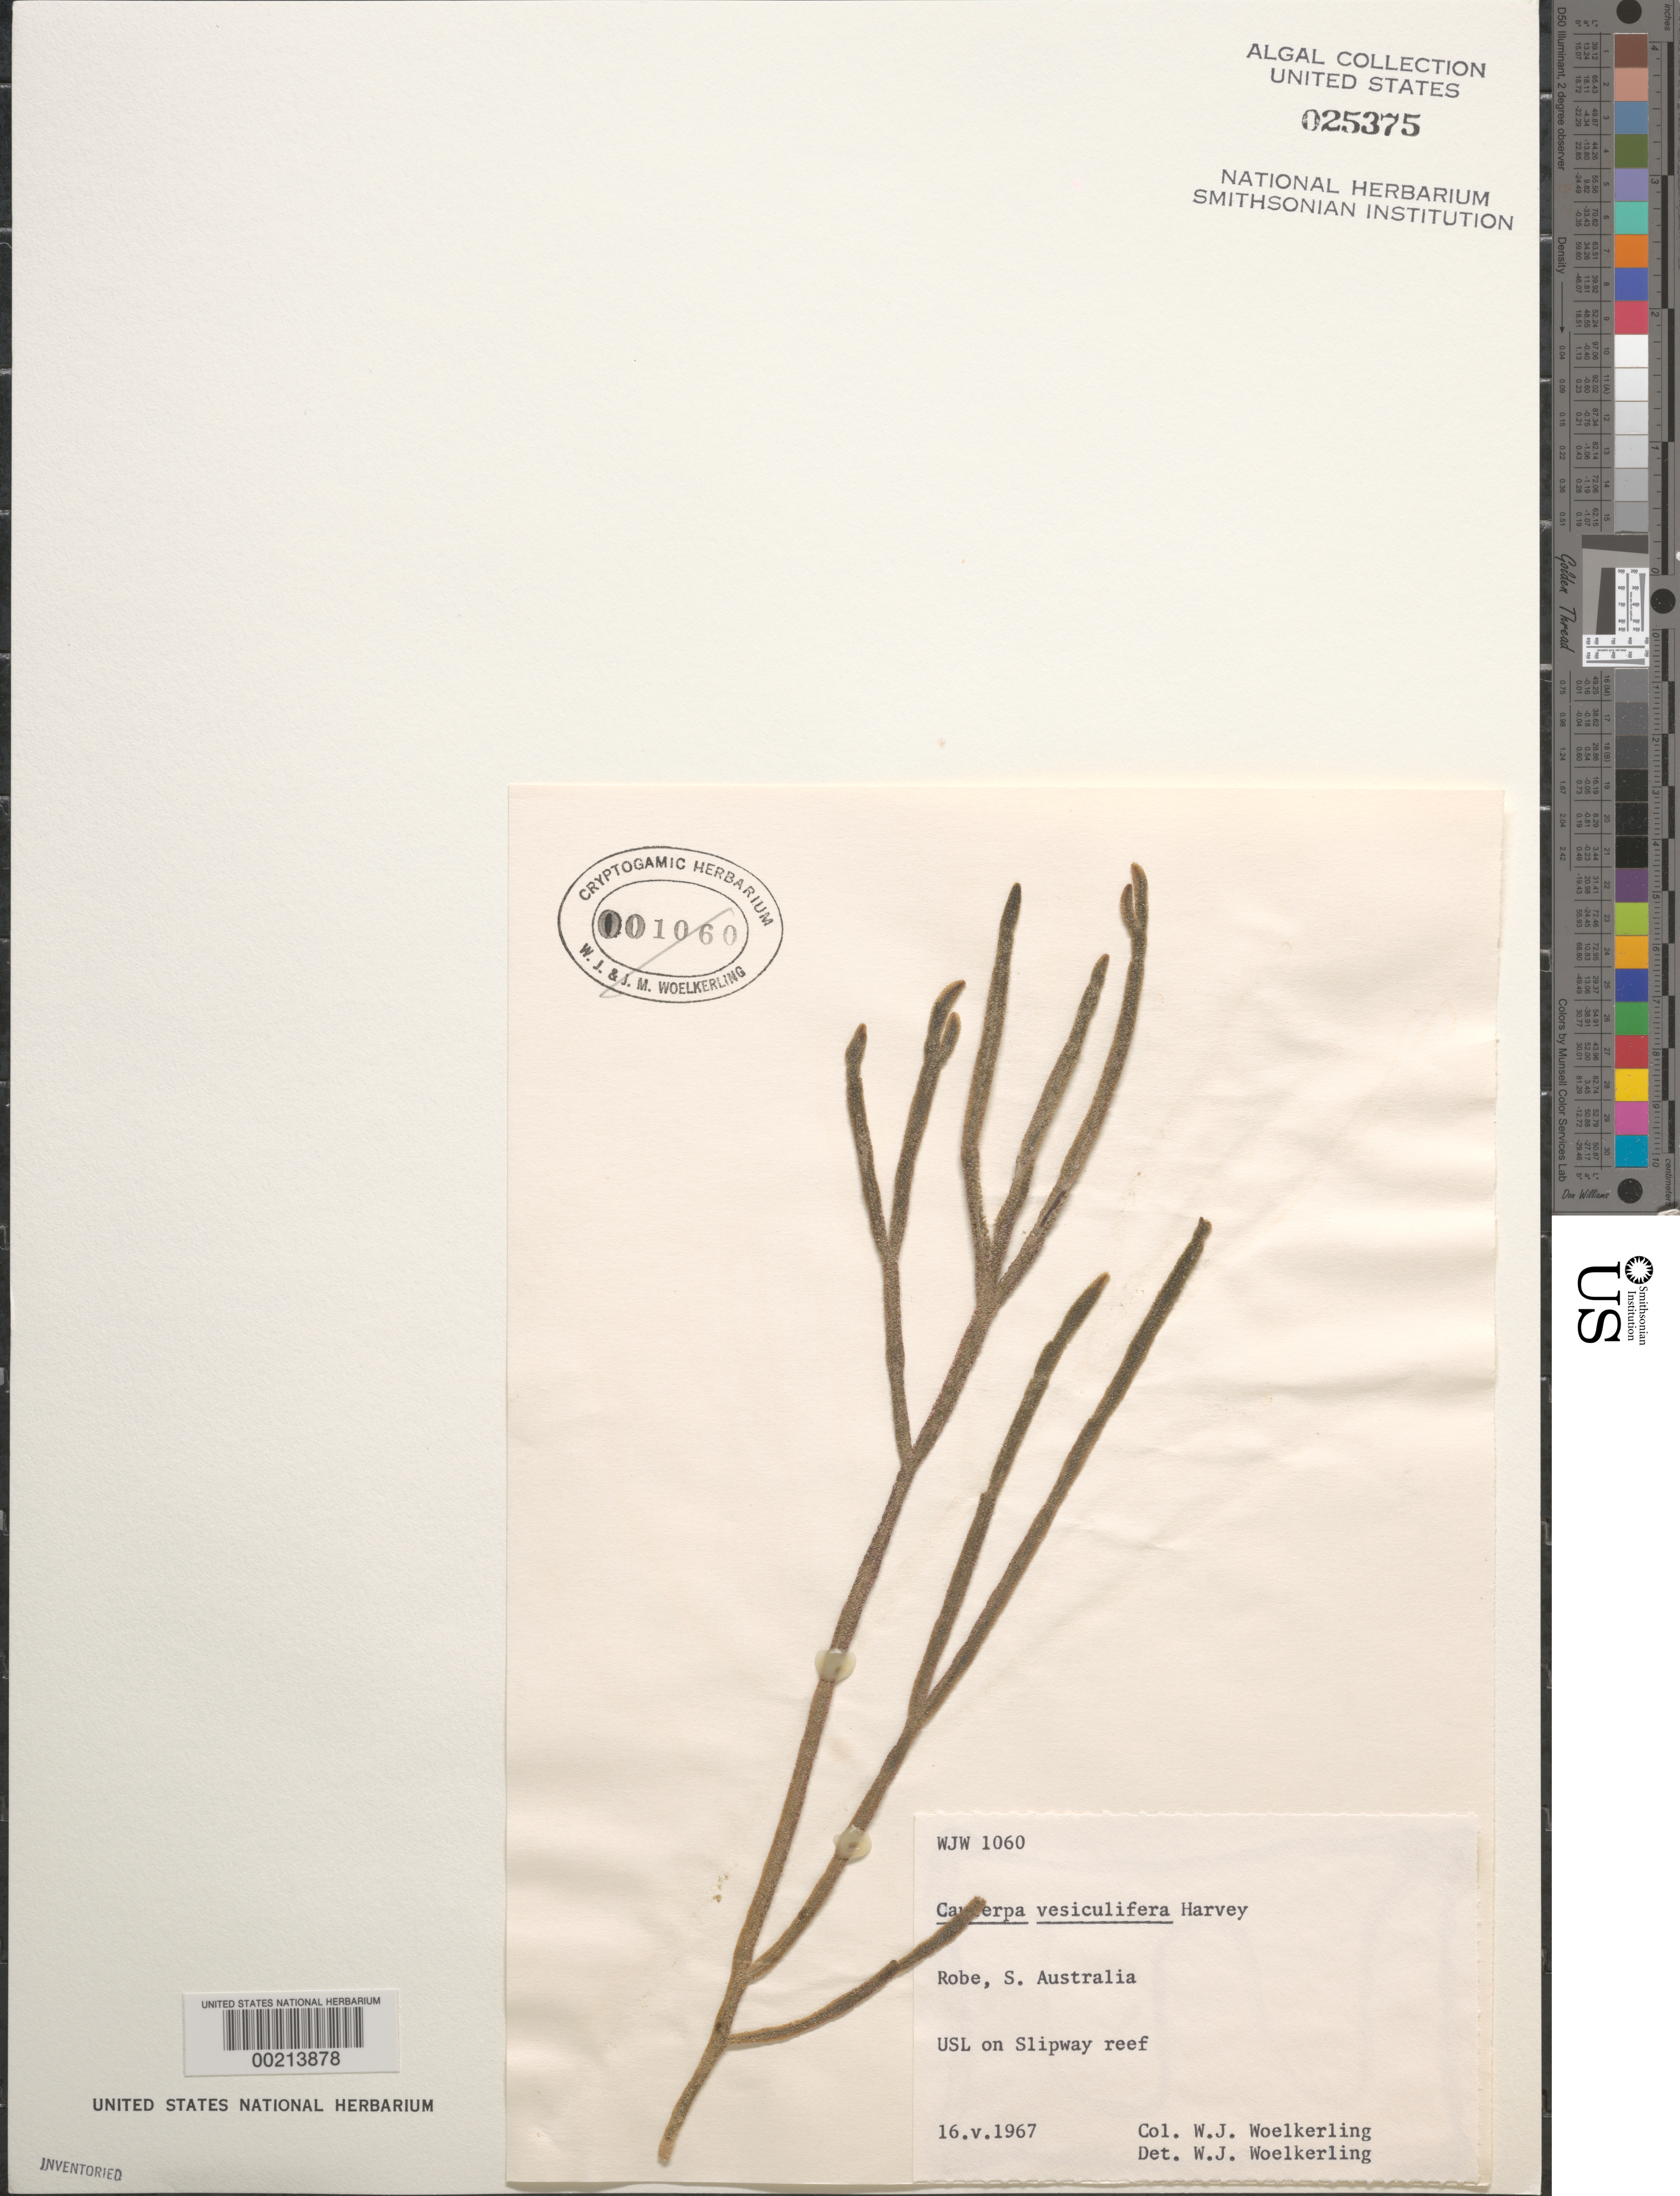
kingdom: Plantae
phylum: Chlorophyta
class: Ulvophyceae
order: Bryopsidales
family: Caulerpaceae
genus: Caulerpa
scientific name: Caulerpa vesiculifera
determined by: Woelkerling, W. J.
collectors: W. Woelkerling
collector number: WJW 1060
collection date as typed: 16 May 1967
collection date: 1967-05-16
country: Australia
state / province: South Australia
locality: Robe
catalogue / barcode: US 25375